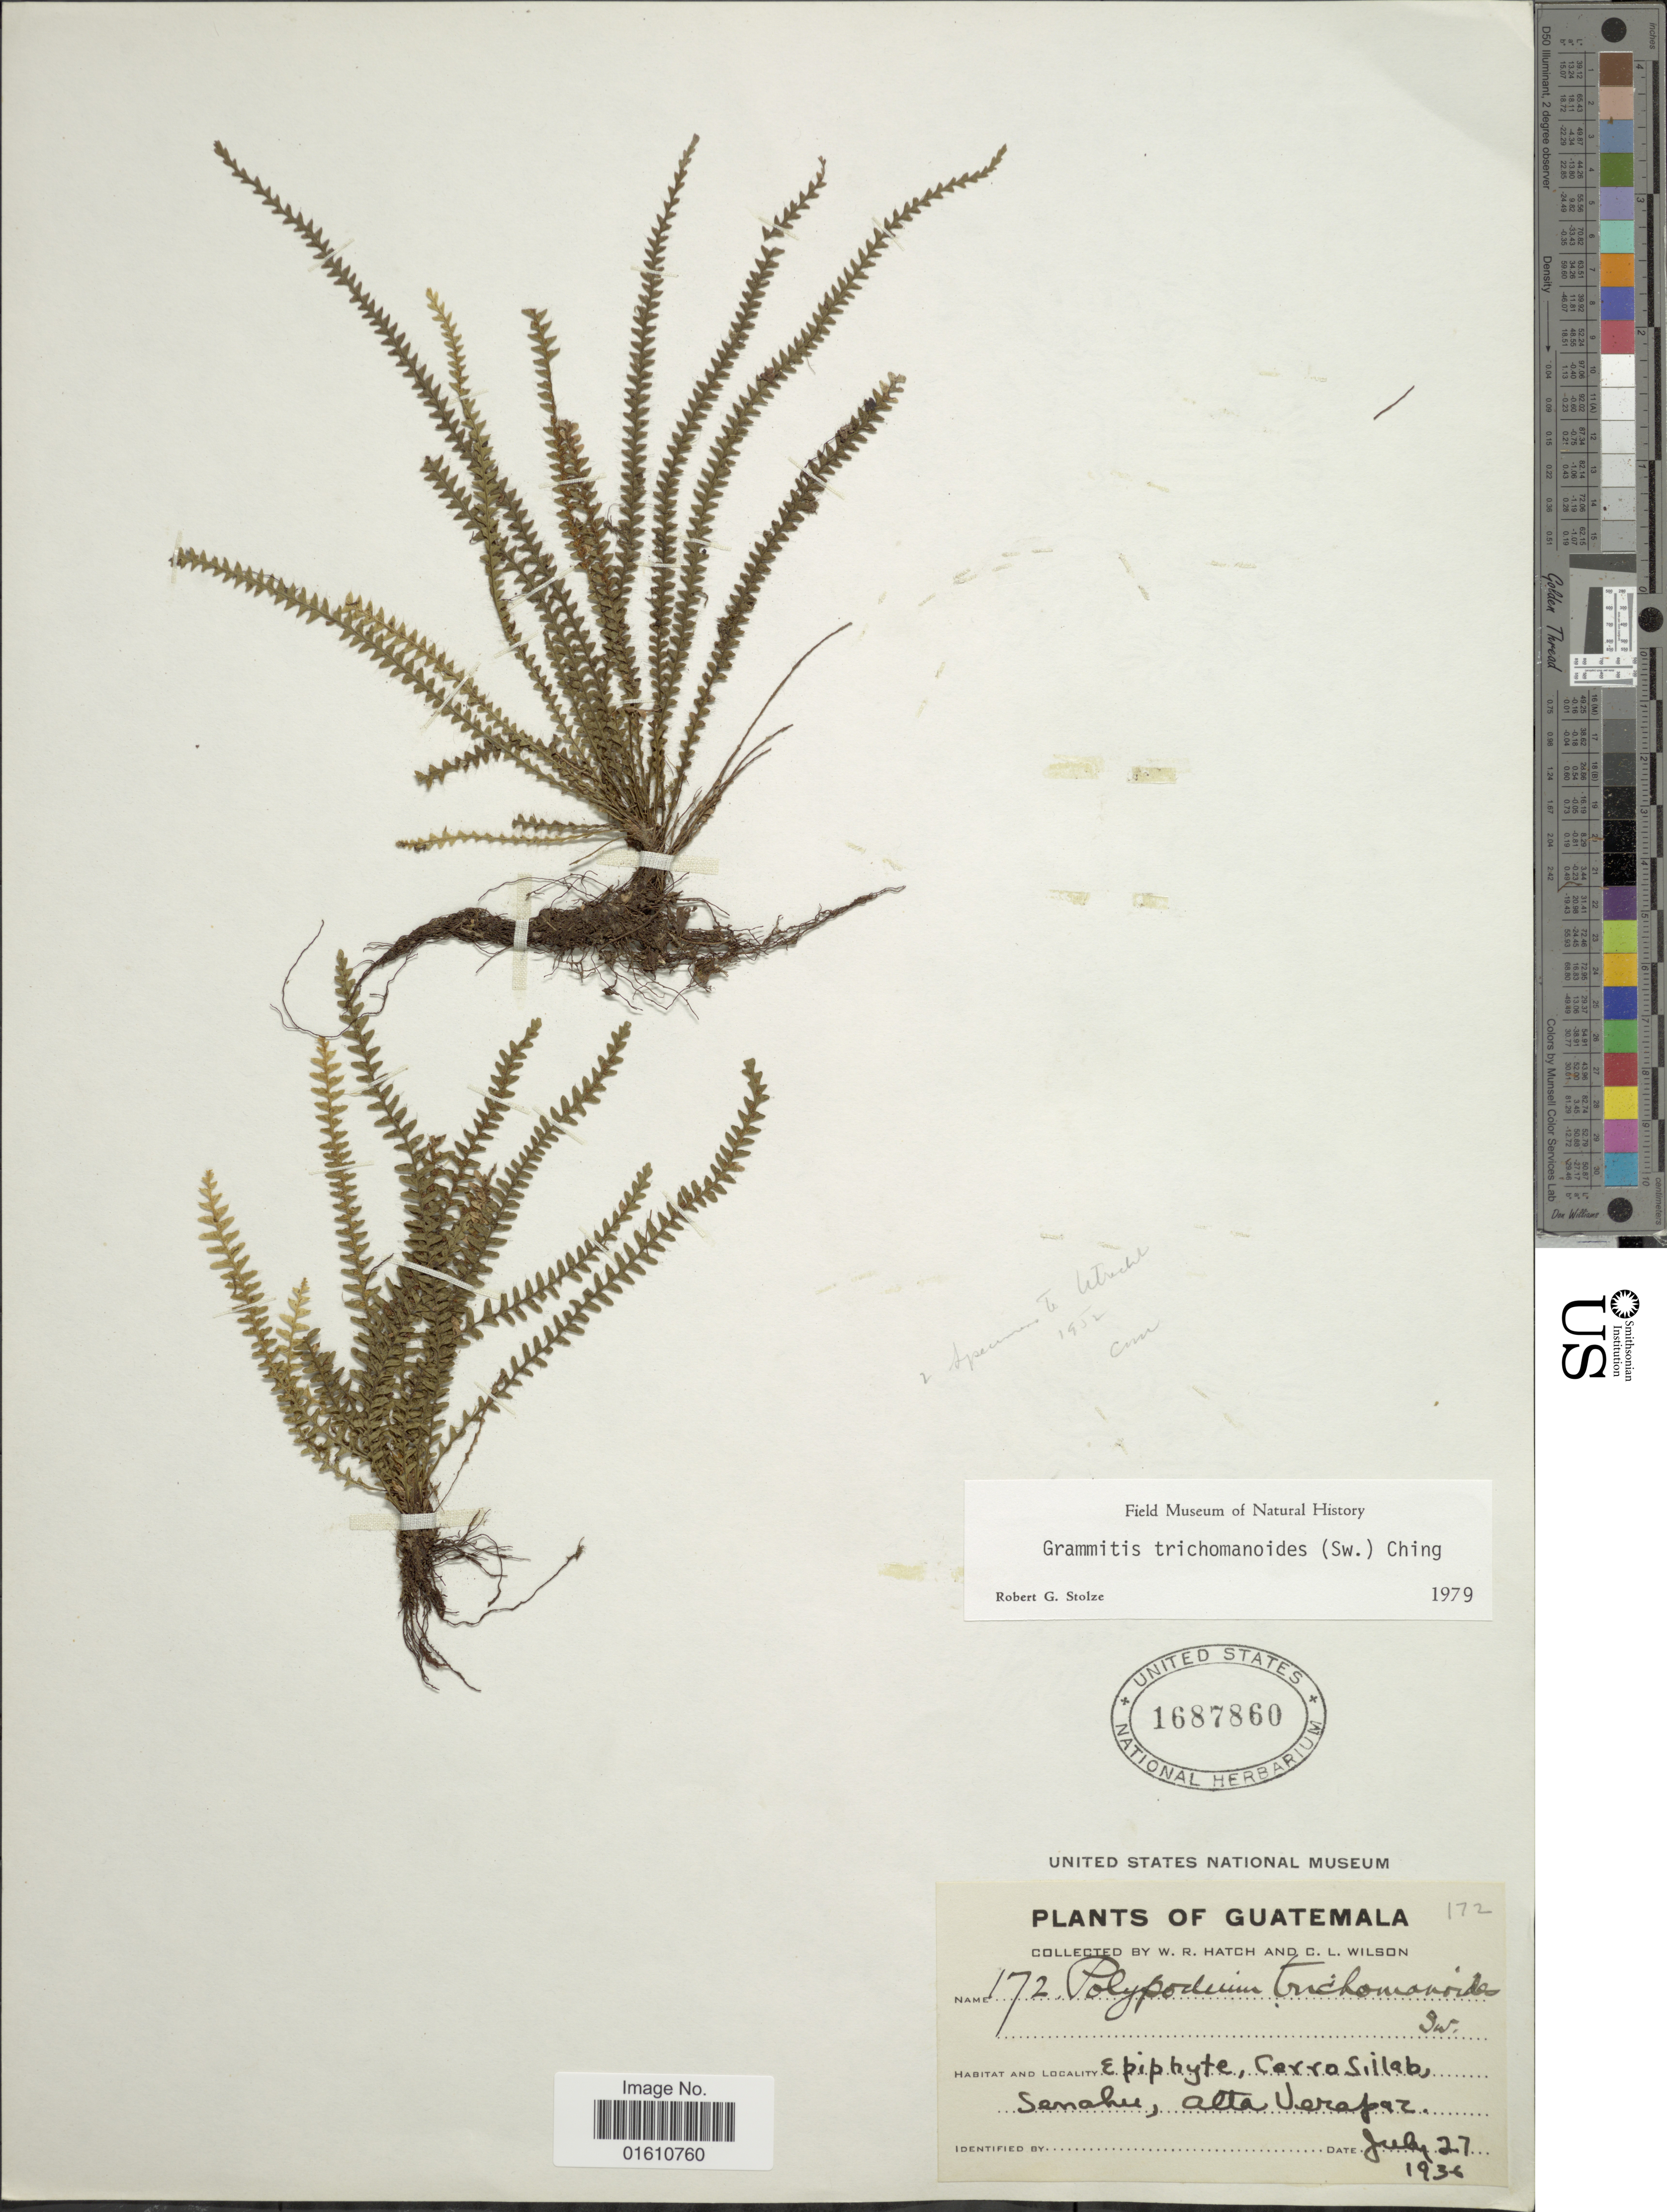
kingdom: Plantae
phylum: Tracheophyta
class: Polypodiopsida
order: Polypodiales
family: Polypodiaceae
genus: Moranopteris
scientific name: Moranopteris trichomanoides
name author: (Sw.) R. Y. Hirai & J. Prado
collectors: W. Hatch & C. L. Wilson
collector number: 172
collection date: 1936-07-27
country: Guatemala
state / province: Alta Verapaz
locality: Cerro Silab, Senahu, Alta Verapaz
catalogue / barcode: US 1687860